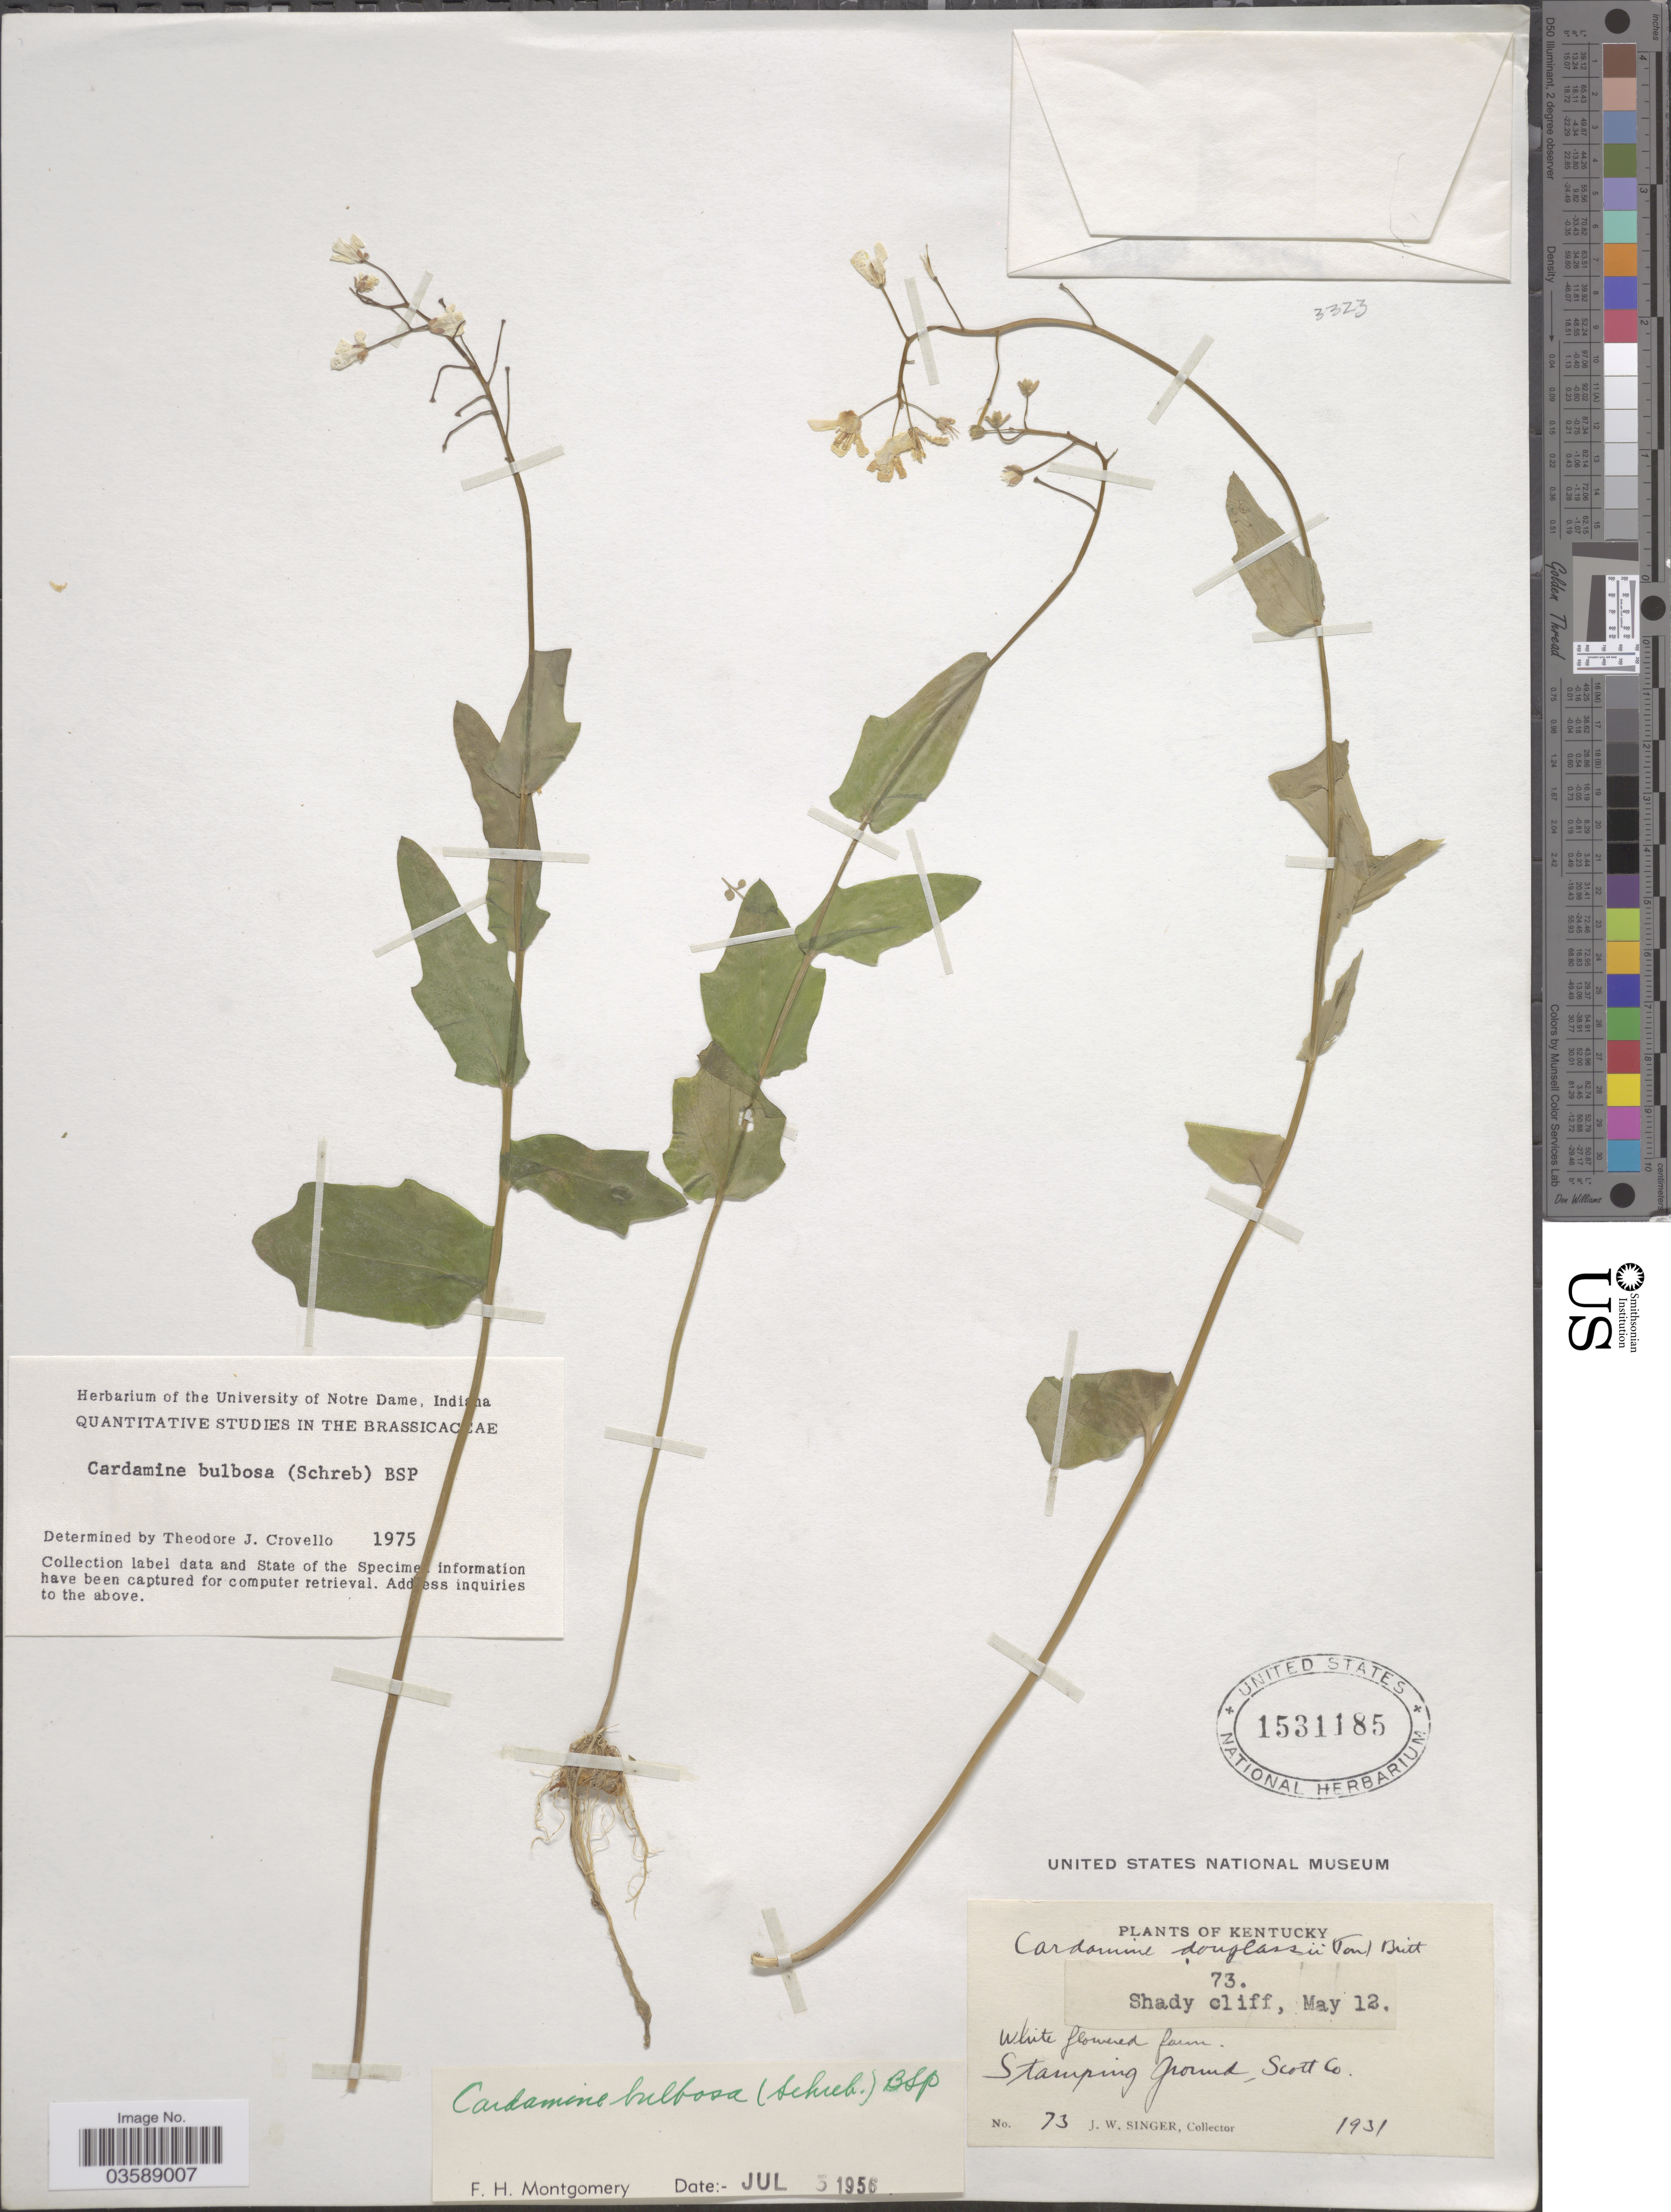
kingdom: Plantae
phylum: Tracheophyta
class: Magnoliopsida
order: Brassicales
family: Brassicaceae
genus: Cardamine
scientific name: Cardamine bulbosa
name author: (Schreb. ex Muhl.) Britton et al.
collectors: J. EW. Singer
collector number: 73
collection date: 1931-05-12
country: United States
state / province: Kentucky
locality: Stamping Ground, Scott Co.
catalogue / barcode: US 1531185